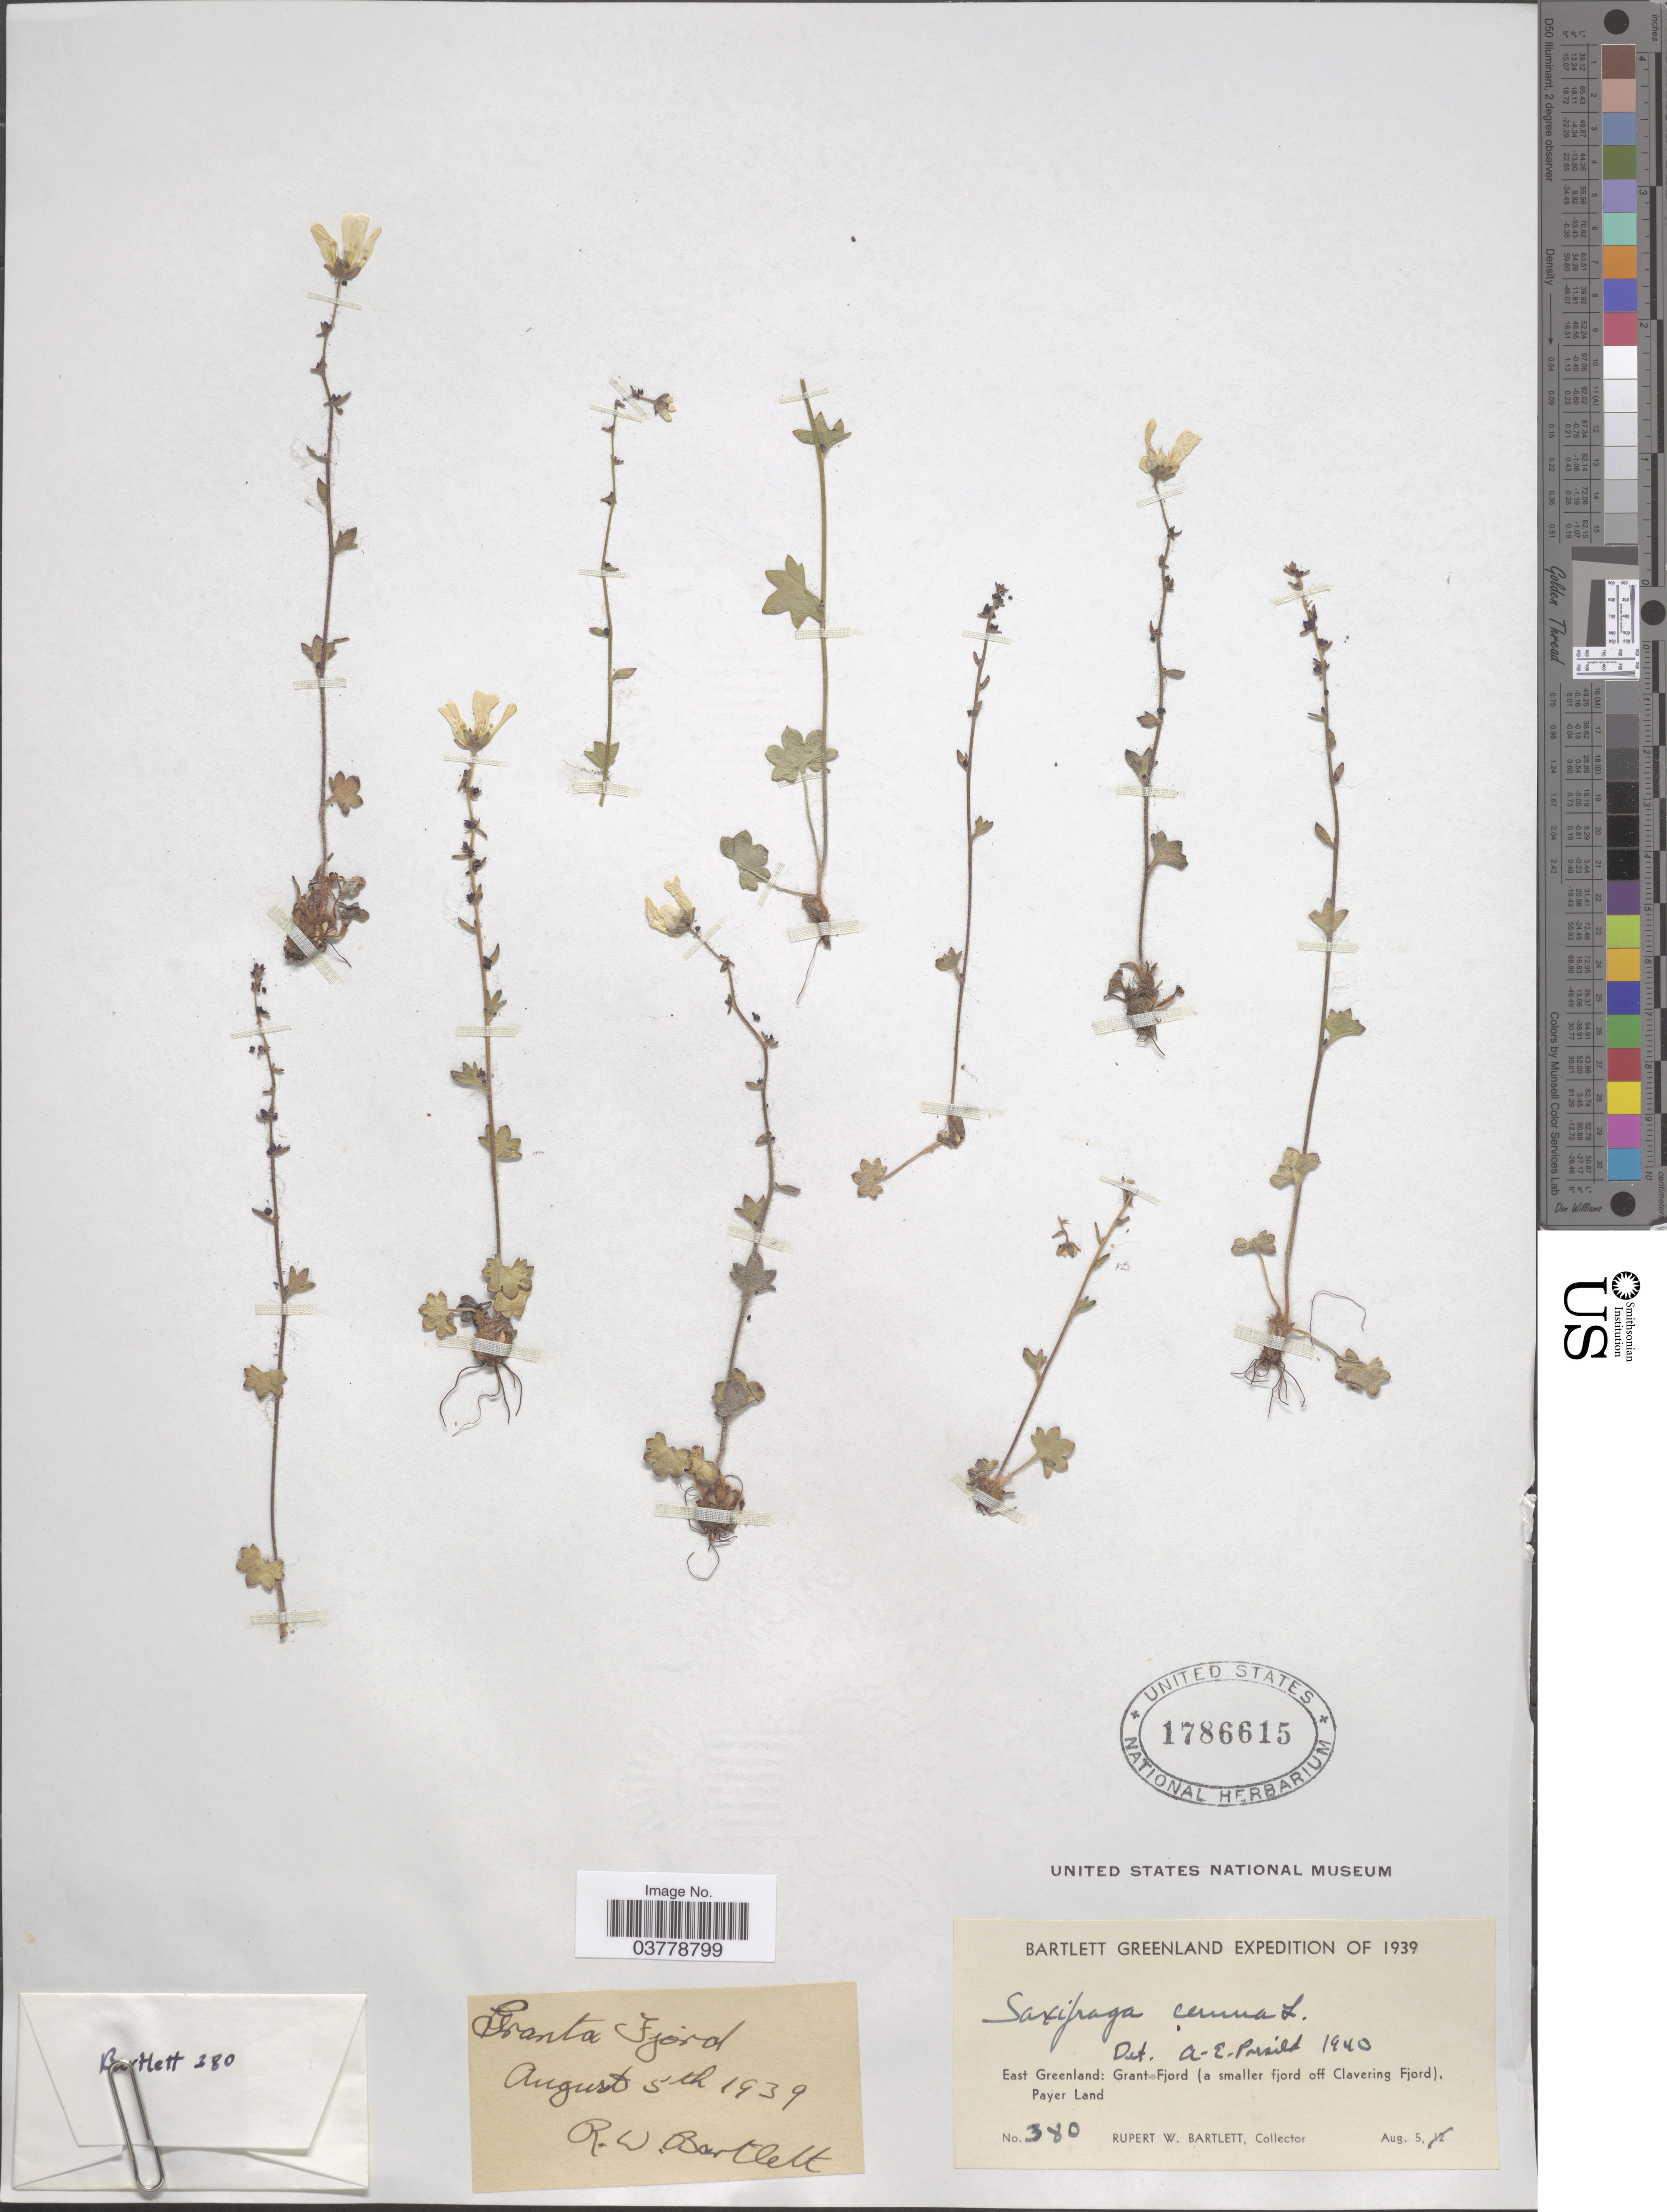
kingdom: Plantae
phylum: Tracheophyta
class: Magnoliopsida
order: Saxifragales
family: Saxifragaceae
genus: Saxifraga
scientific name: Saxifraga cernua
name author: L.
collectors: R. W. Bartlett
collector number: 380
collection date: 1939-08-05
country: Greenland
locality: East Greenland: Granta Fjord (a smaller fjord off Clavering Fjord), Payer Land.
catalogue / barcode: US 1786615